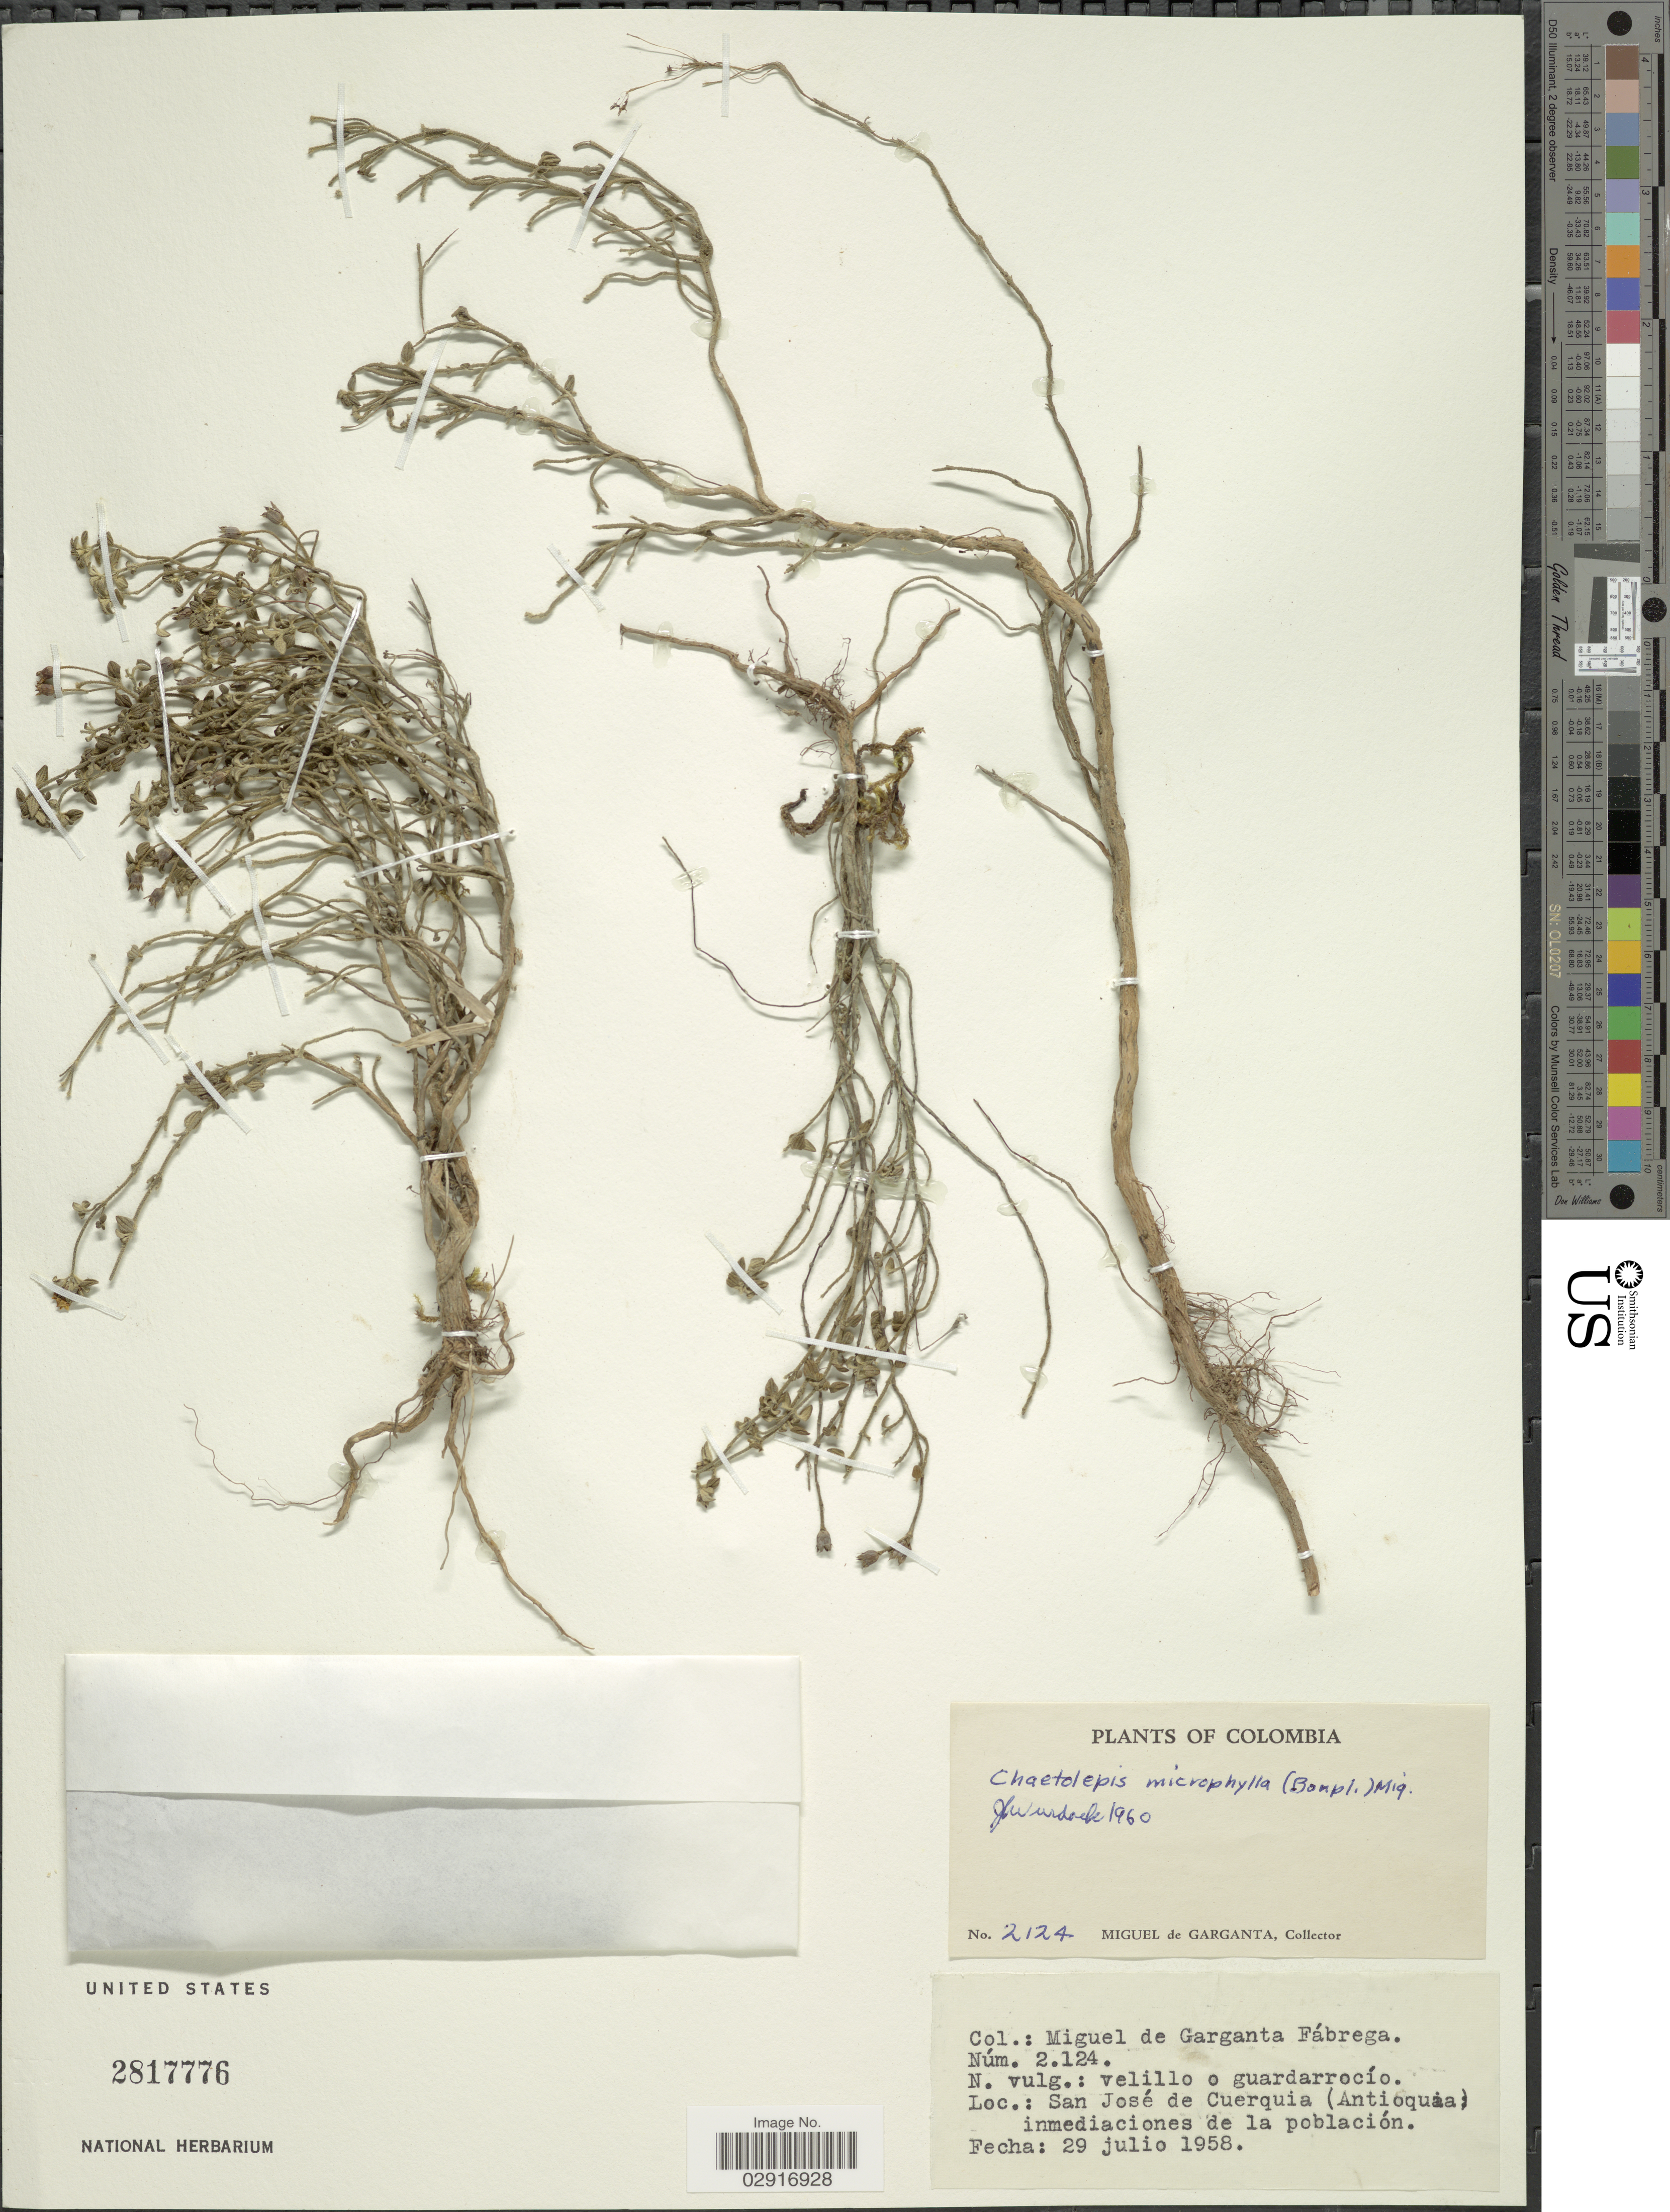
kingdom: Plantae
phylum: Tracheophyta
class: Magnoliopsida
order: Myrtales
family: Melastomataceae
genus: Chaetolepis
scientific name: Chaetolepis microphylla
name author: (Bonpl.) Miq.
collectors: M. Garganta-Fábrega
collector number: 2124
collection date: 1958-07-29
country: Colombia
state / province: Antioquia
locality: San José de Cuerquia inmediaciones de la población.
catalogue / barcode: US 2817776